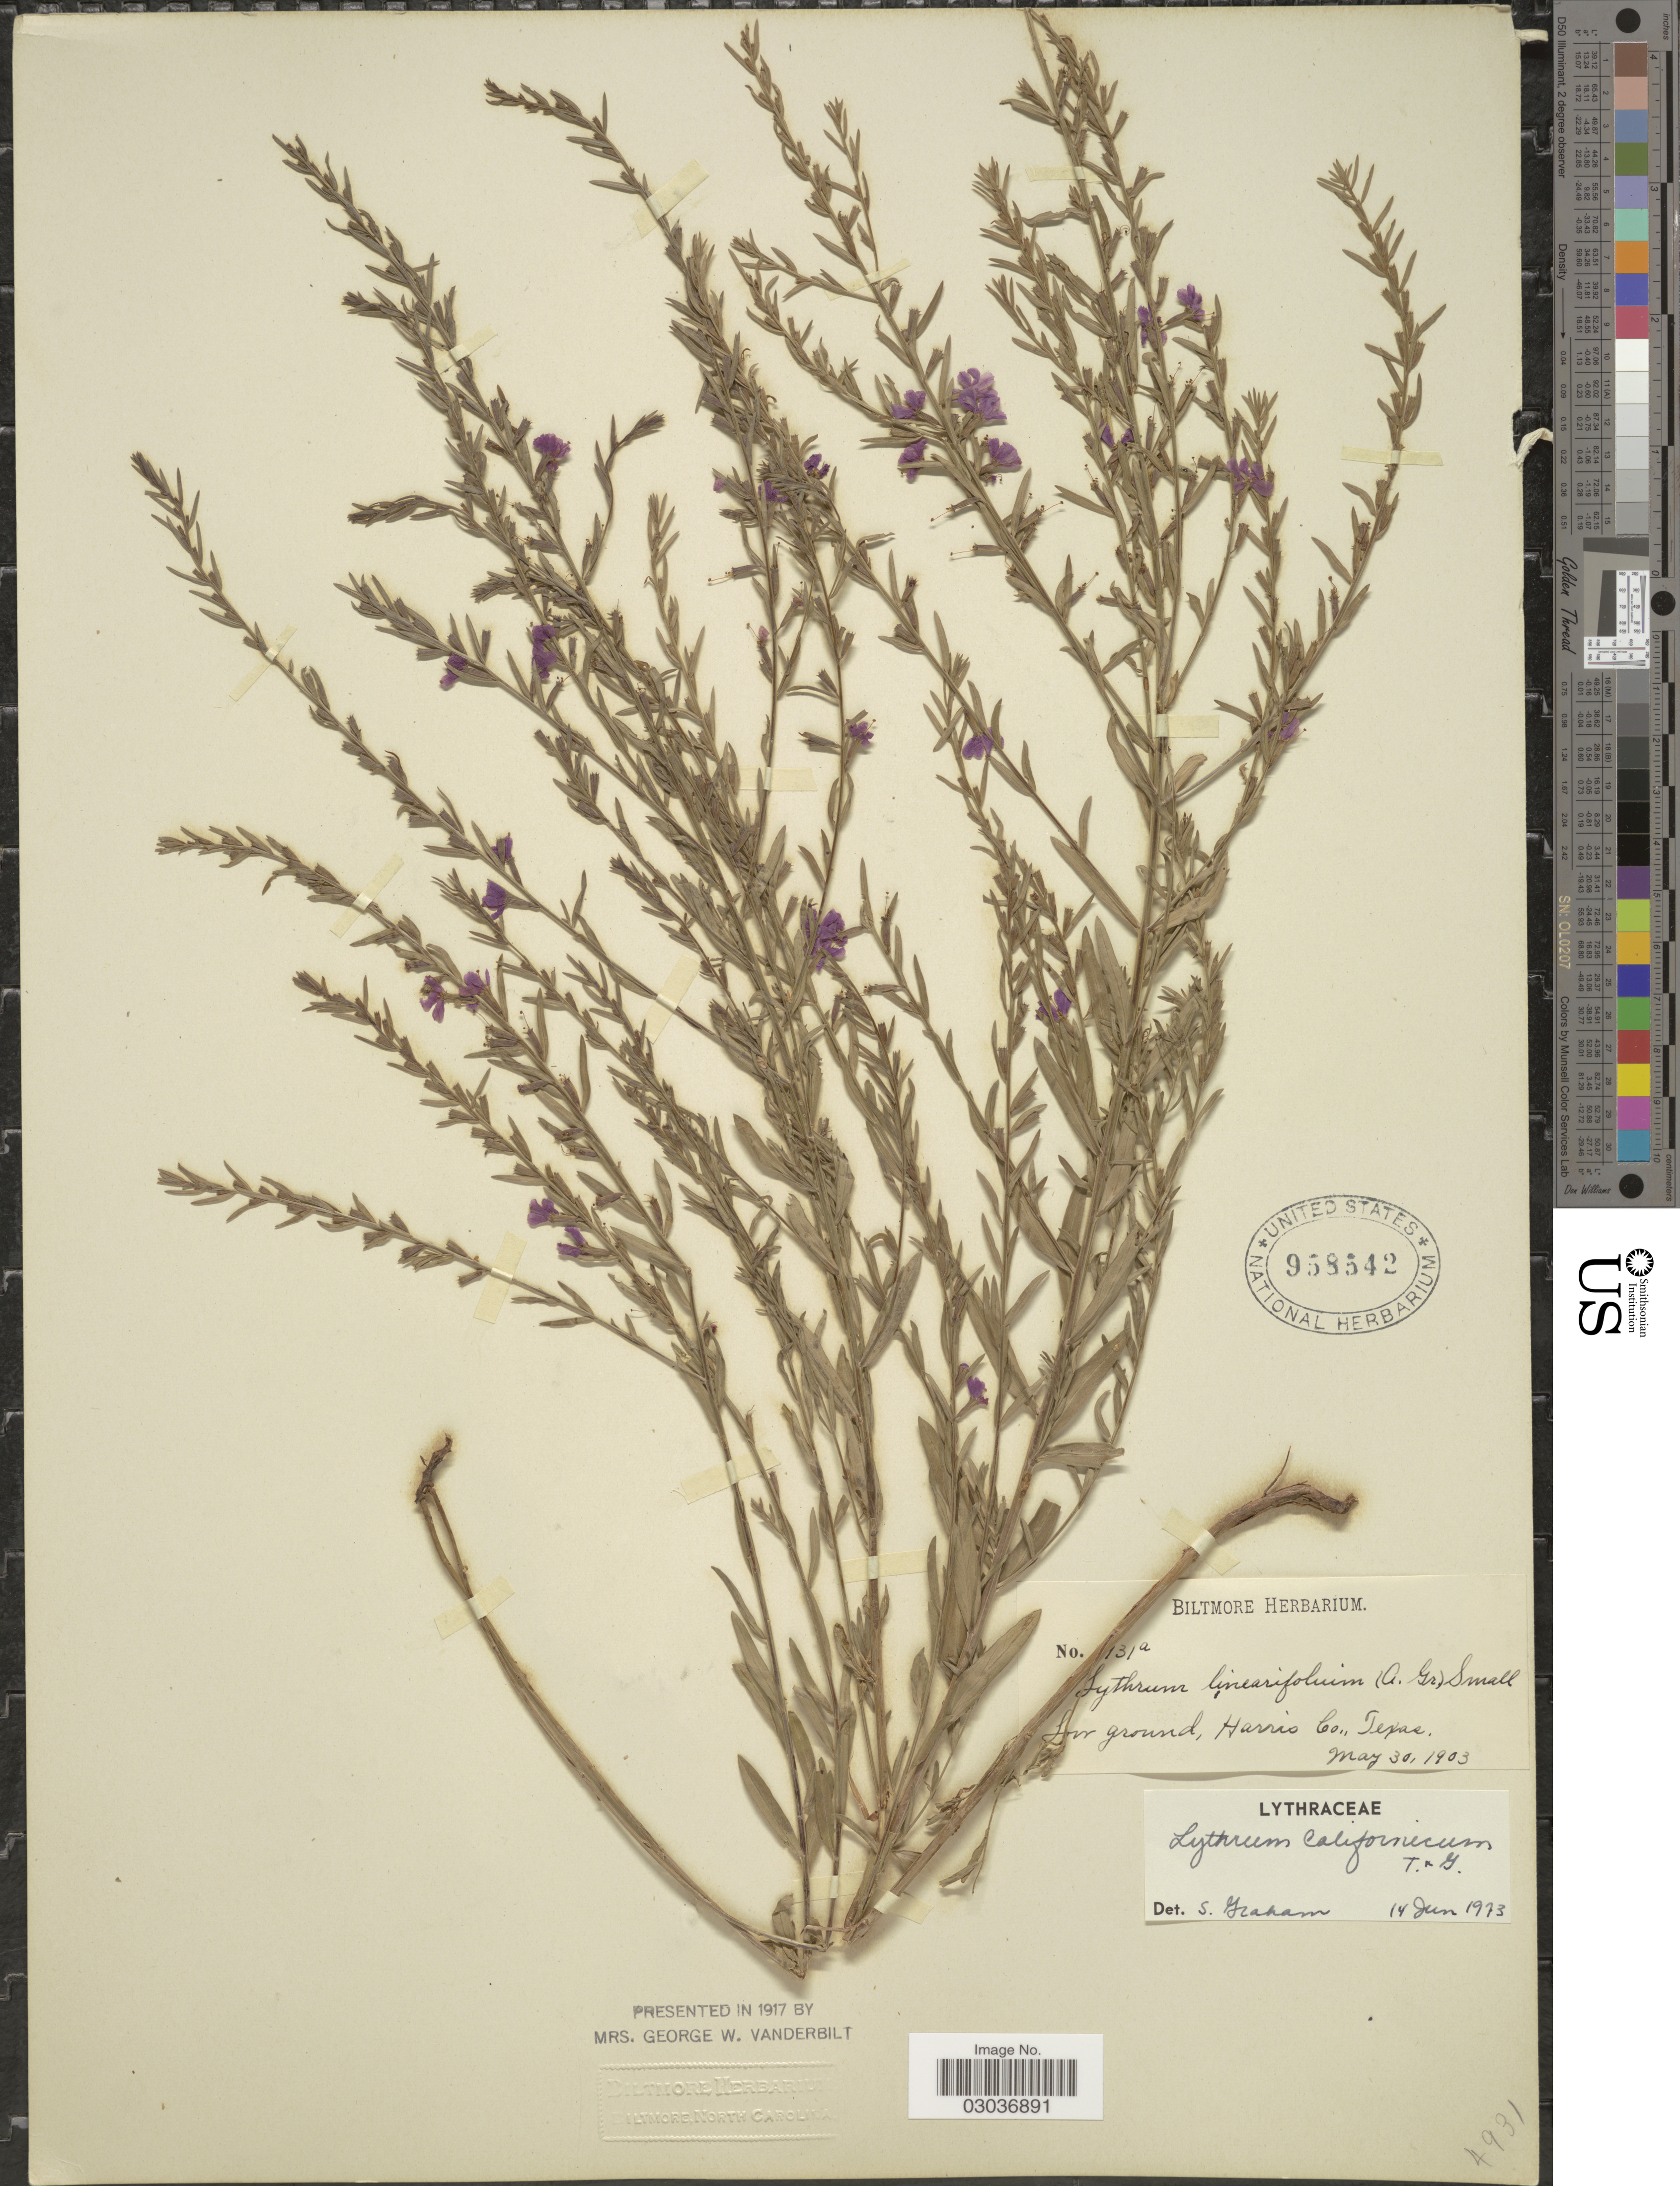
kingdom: Plantae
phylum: Tracheophyta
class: Magnoliopsida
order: Myrtales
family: Lythraceae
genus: Lythrum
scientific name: Lythrum californicum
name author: Torr. & A. Gray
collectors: ex herb. Biltmore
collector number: !31a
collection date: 1903-05-30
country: United States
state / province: Texas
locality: Low ground, Harris Co.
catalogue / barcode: US 958542